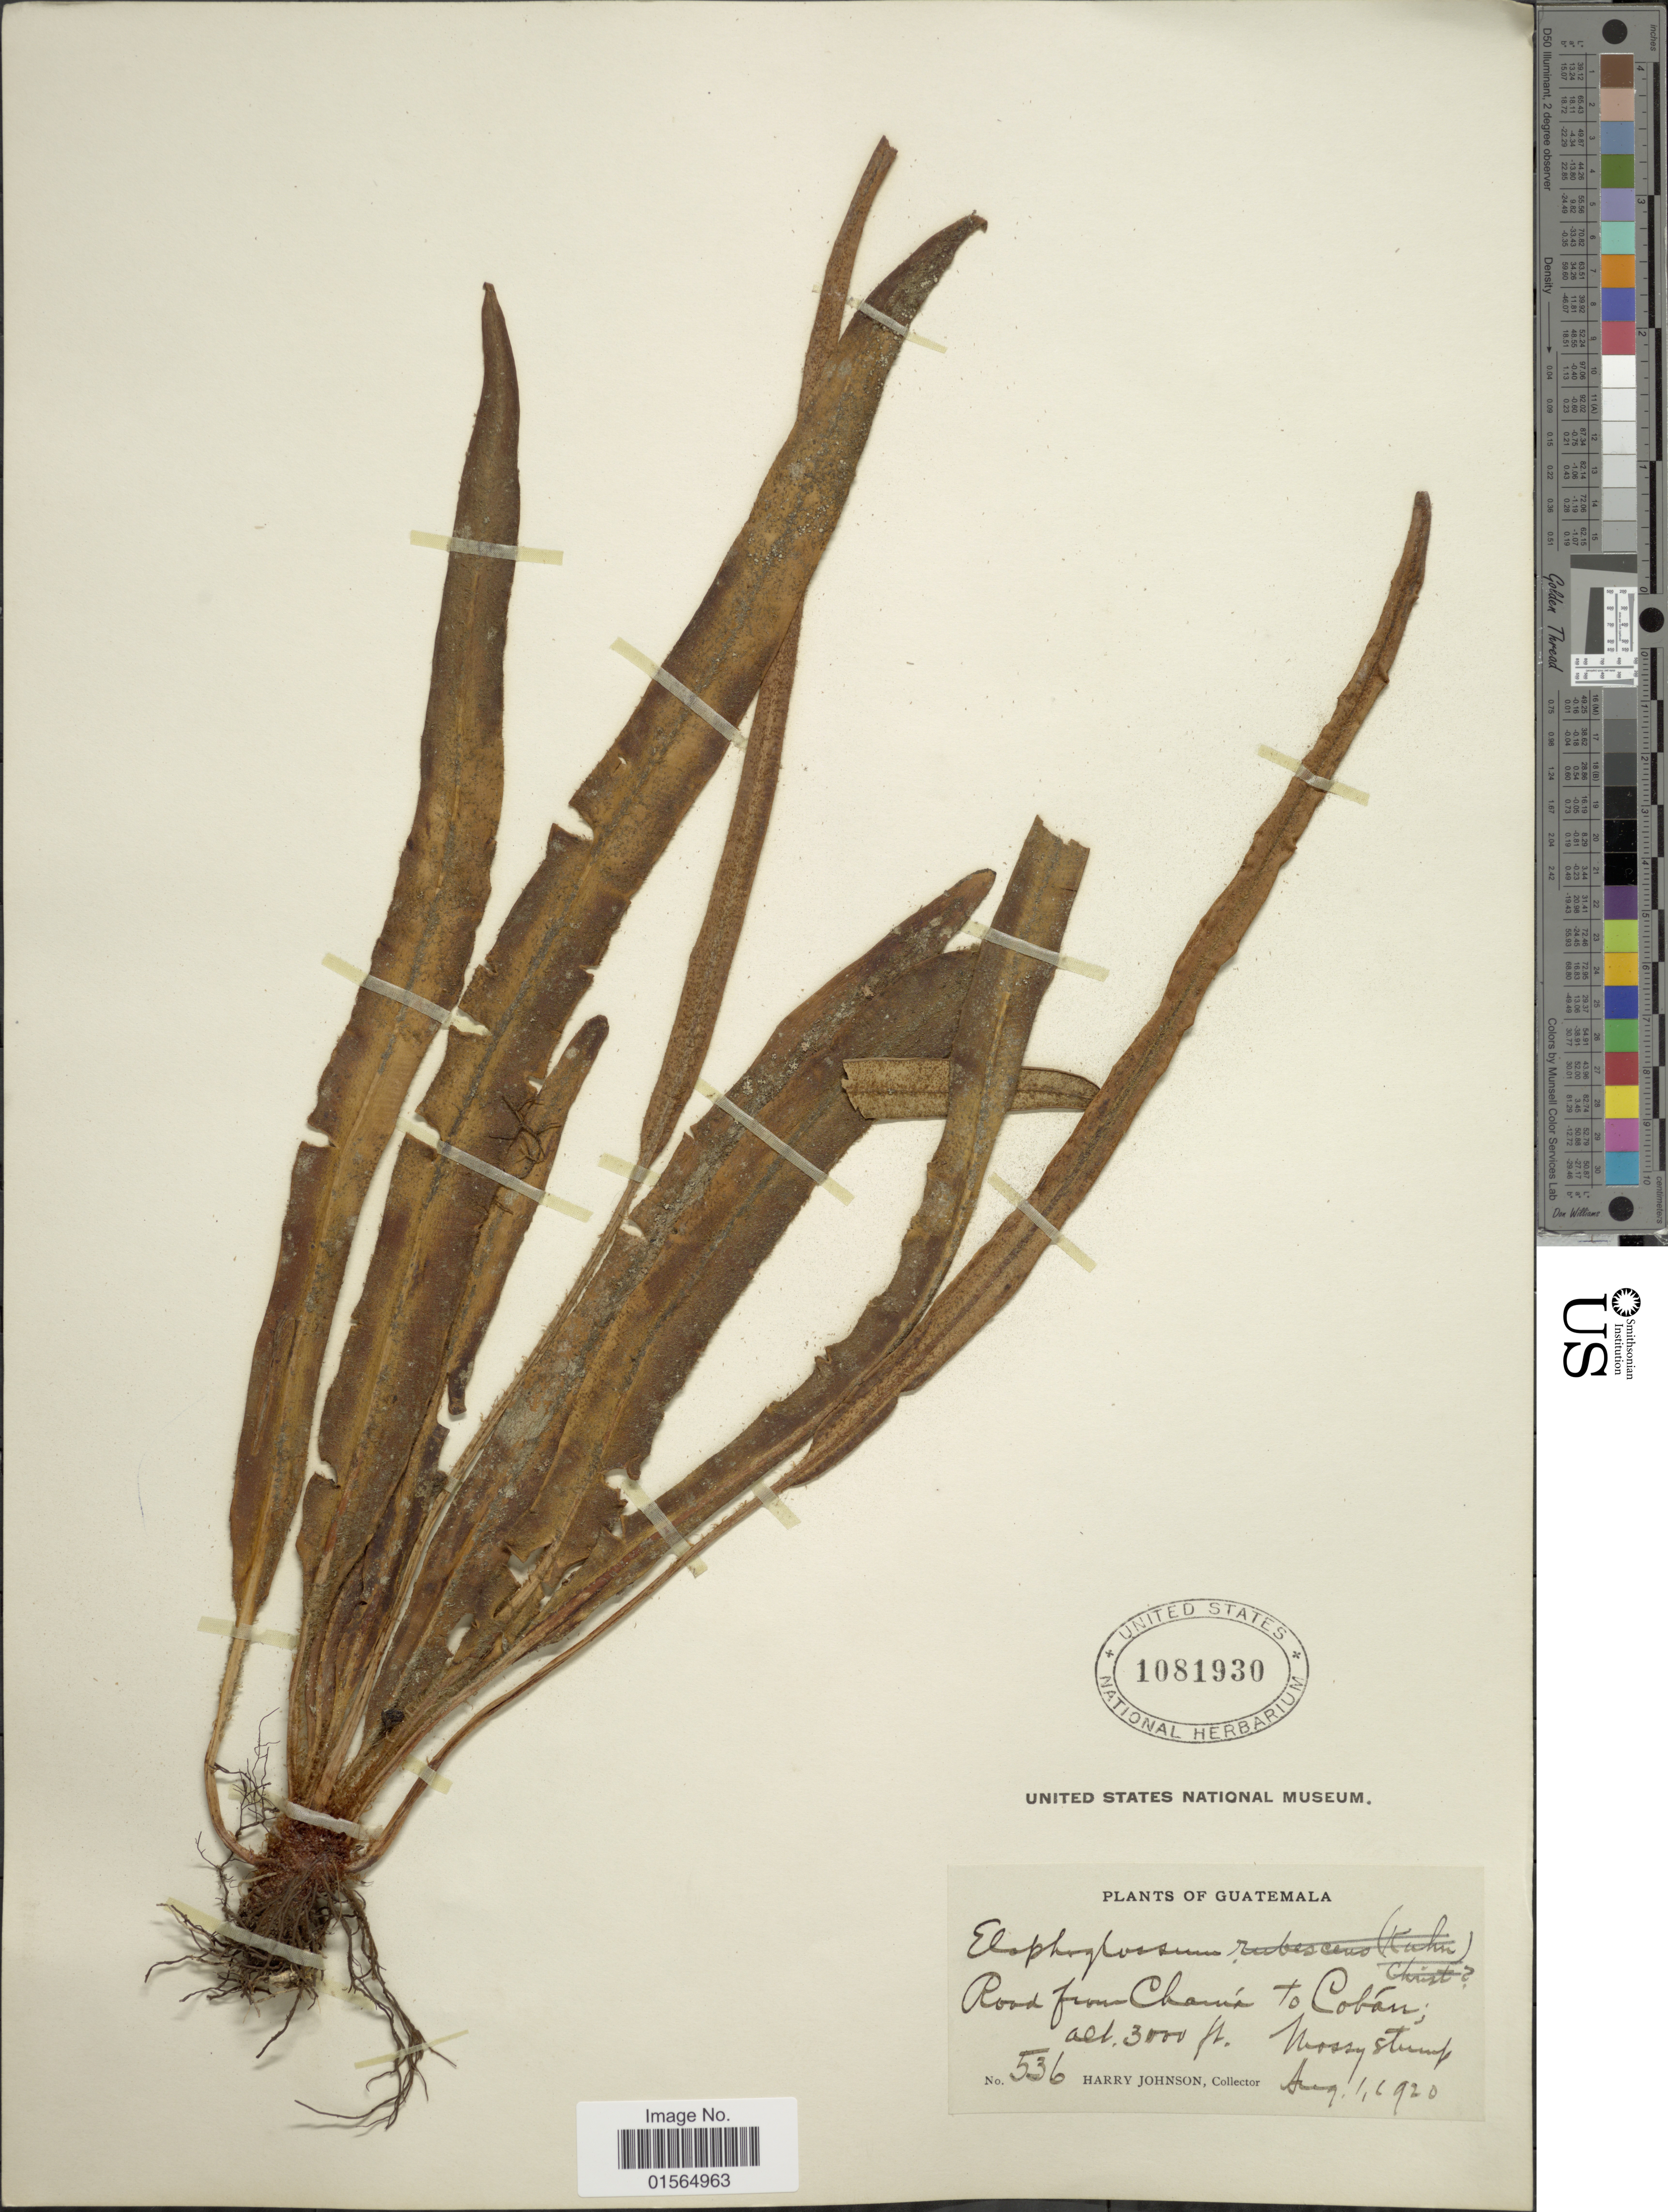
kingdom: Plantae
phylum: Tracheophyta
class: Polypodiopsida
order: Polypodiales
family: Dryopteridaceae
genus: Elaphoglossum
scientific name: Elaphoglossum rubescens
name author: Kuhn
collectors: H. Johnson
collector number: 536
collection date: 1920-08-11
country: Guatemala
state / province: Alta Verapaz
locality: Road from Chama to Coban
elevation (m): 914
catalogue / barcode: US 1081930